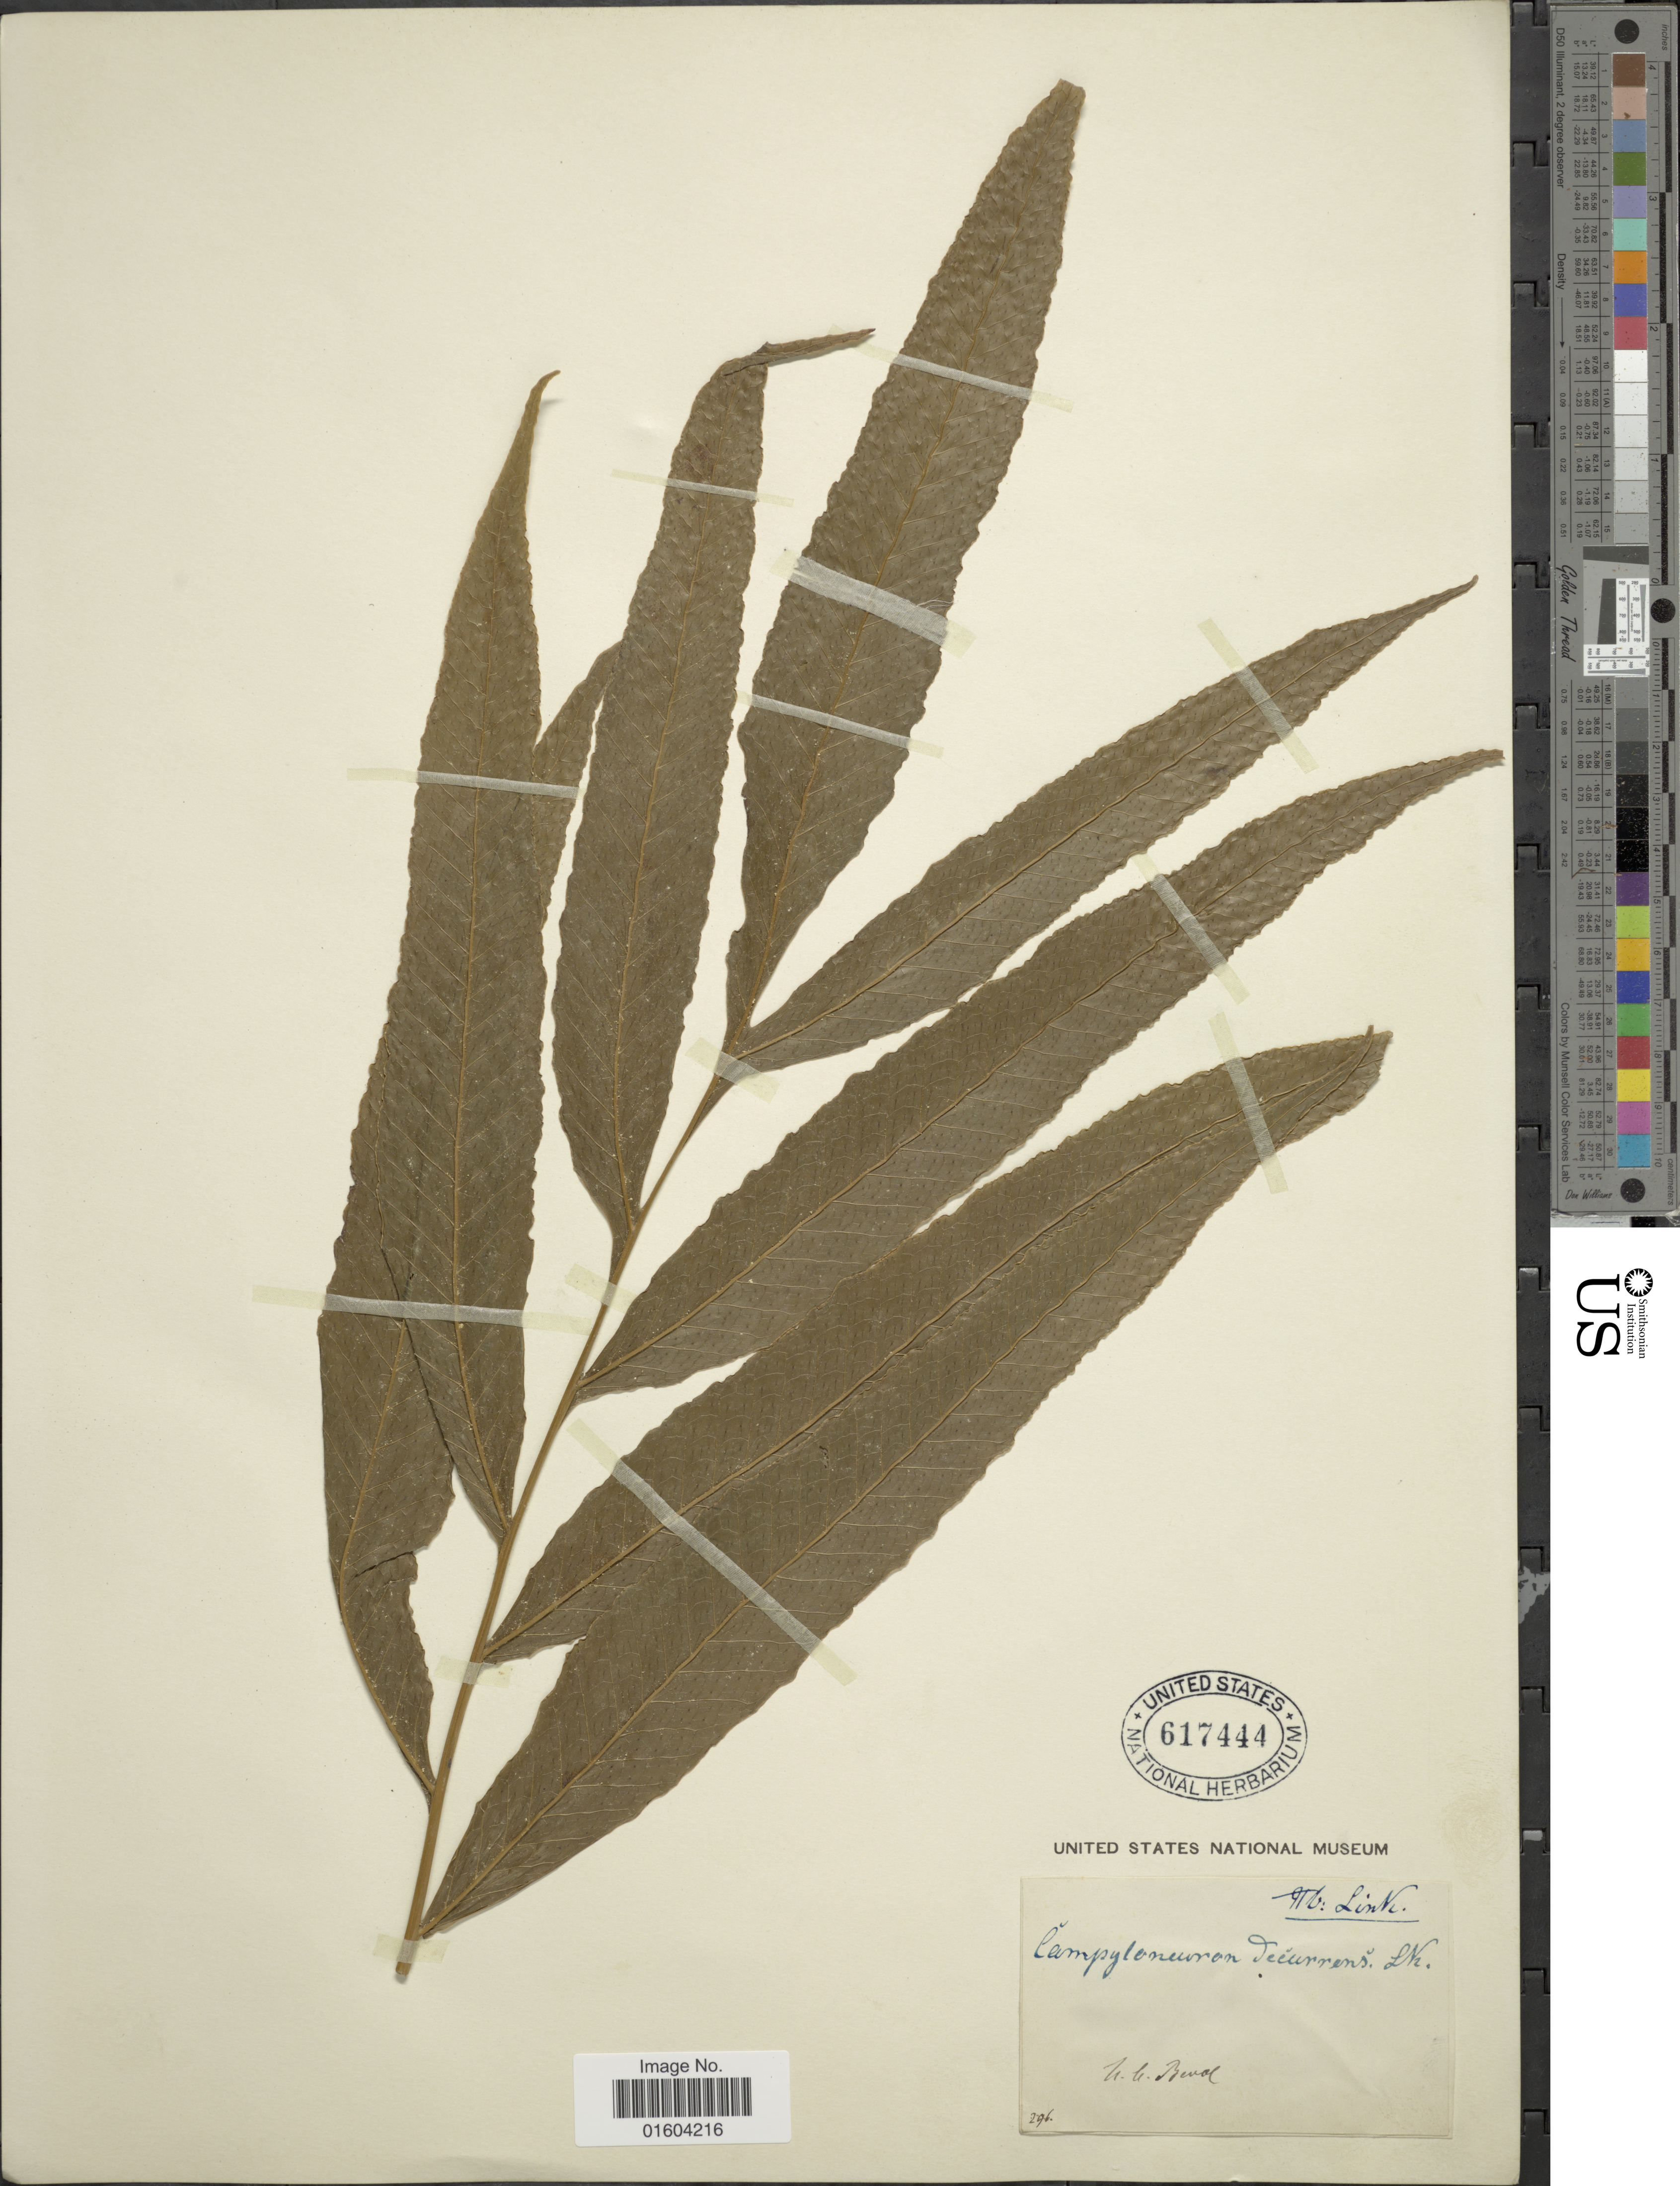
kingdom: Plantae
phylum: Tracheophyta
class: Polypodiopsida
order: Polypodiales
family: Polypodiaceae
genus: Campyloneurum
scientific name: Campyloneurum decurrens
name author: (Raddi) C. Presl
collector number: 296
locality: H.H.Berol.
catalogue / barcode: US 617444